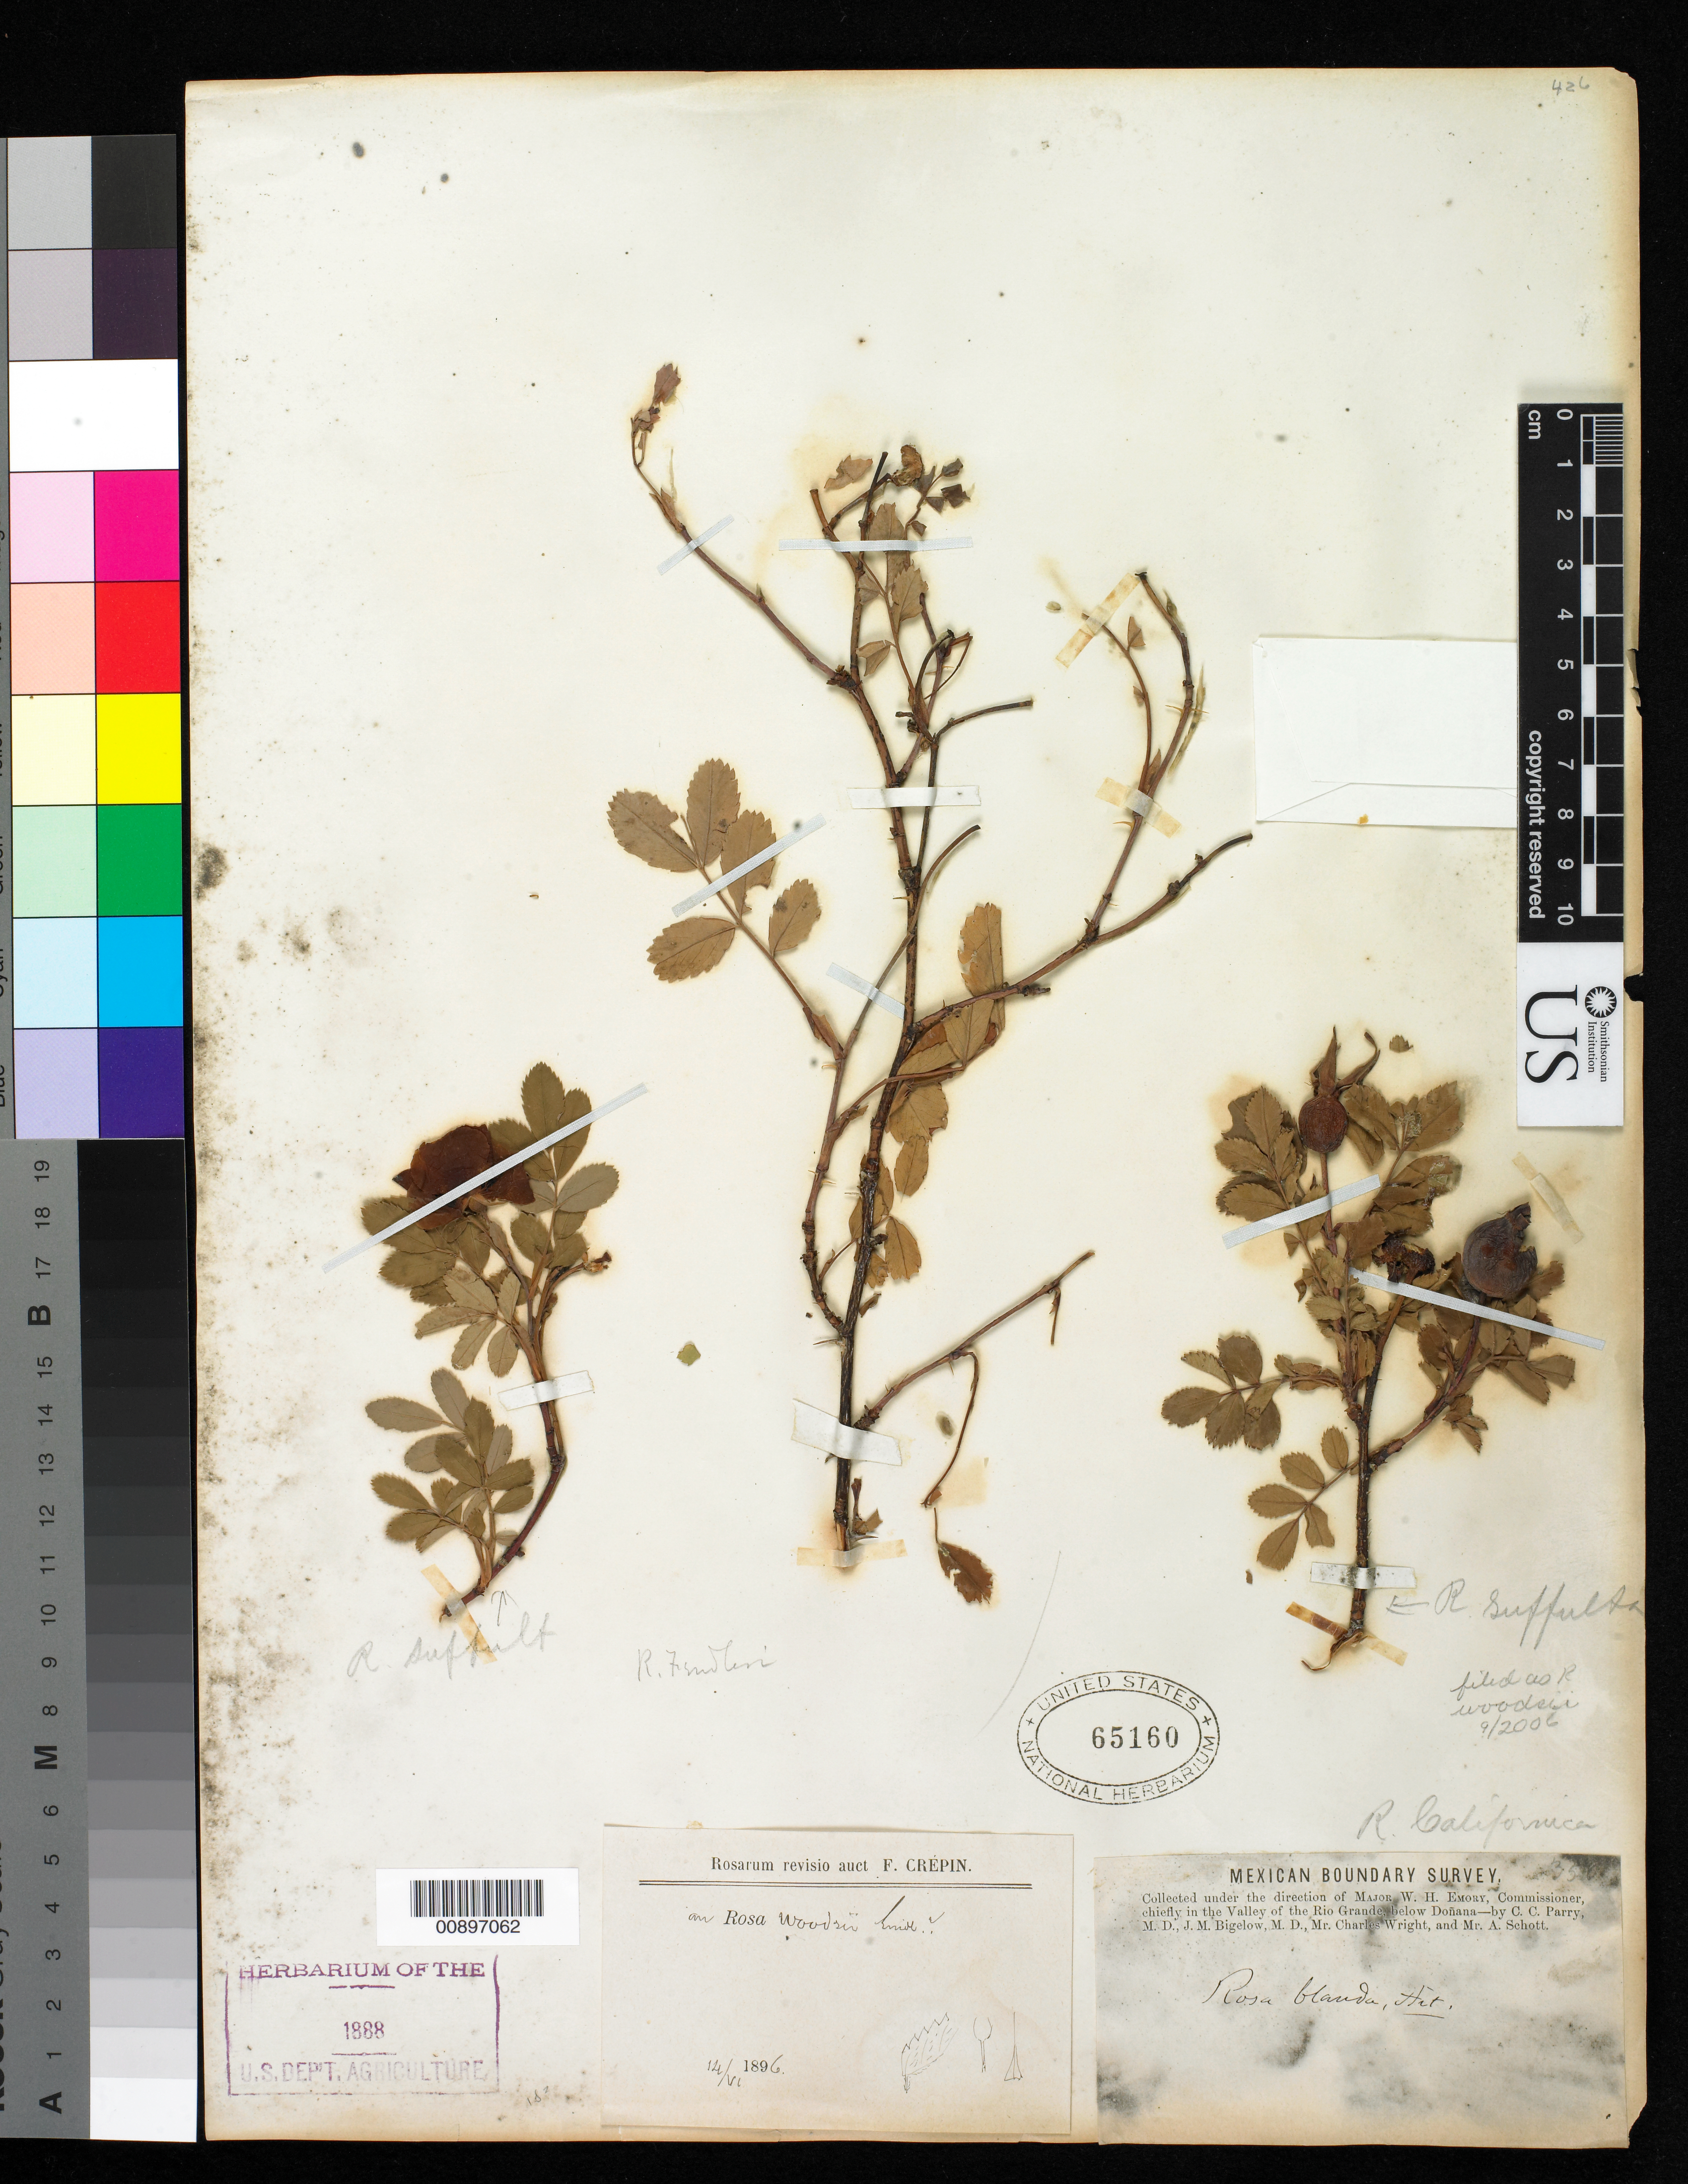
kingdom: Plantae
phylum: Tracheophyta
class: Magnoliopsida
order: Rosales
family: Rosaceae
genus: Rosa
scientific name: Rosa woodsii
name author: Lindl.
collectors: C. C. Parry, J. M. Bigelow, C. Wright & A. C. V. Schott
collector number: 350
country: United States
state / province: New Mexico / Texas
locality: Valley of the Rio Grande, below Doñana.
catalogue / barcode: US 65160